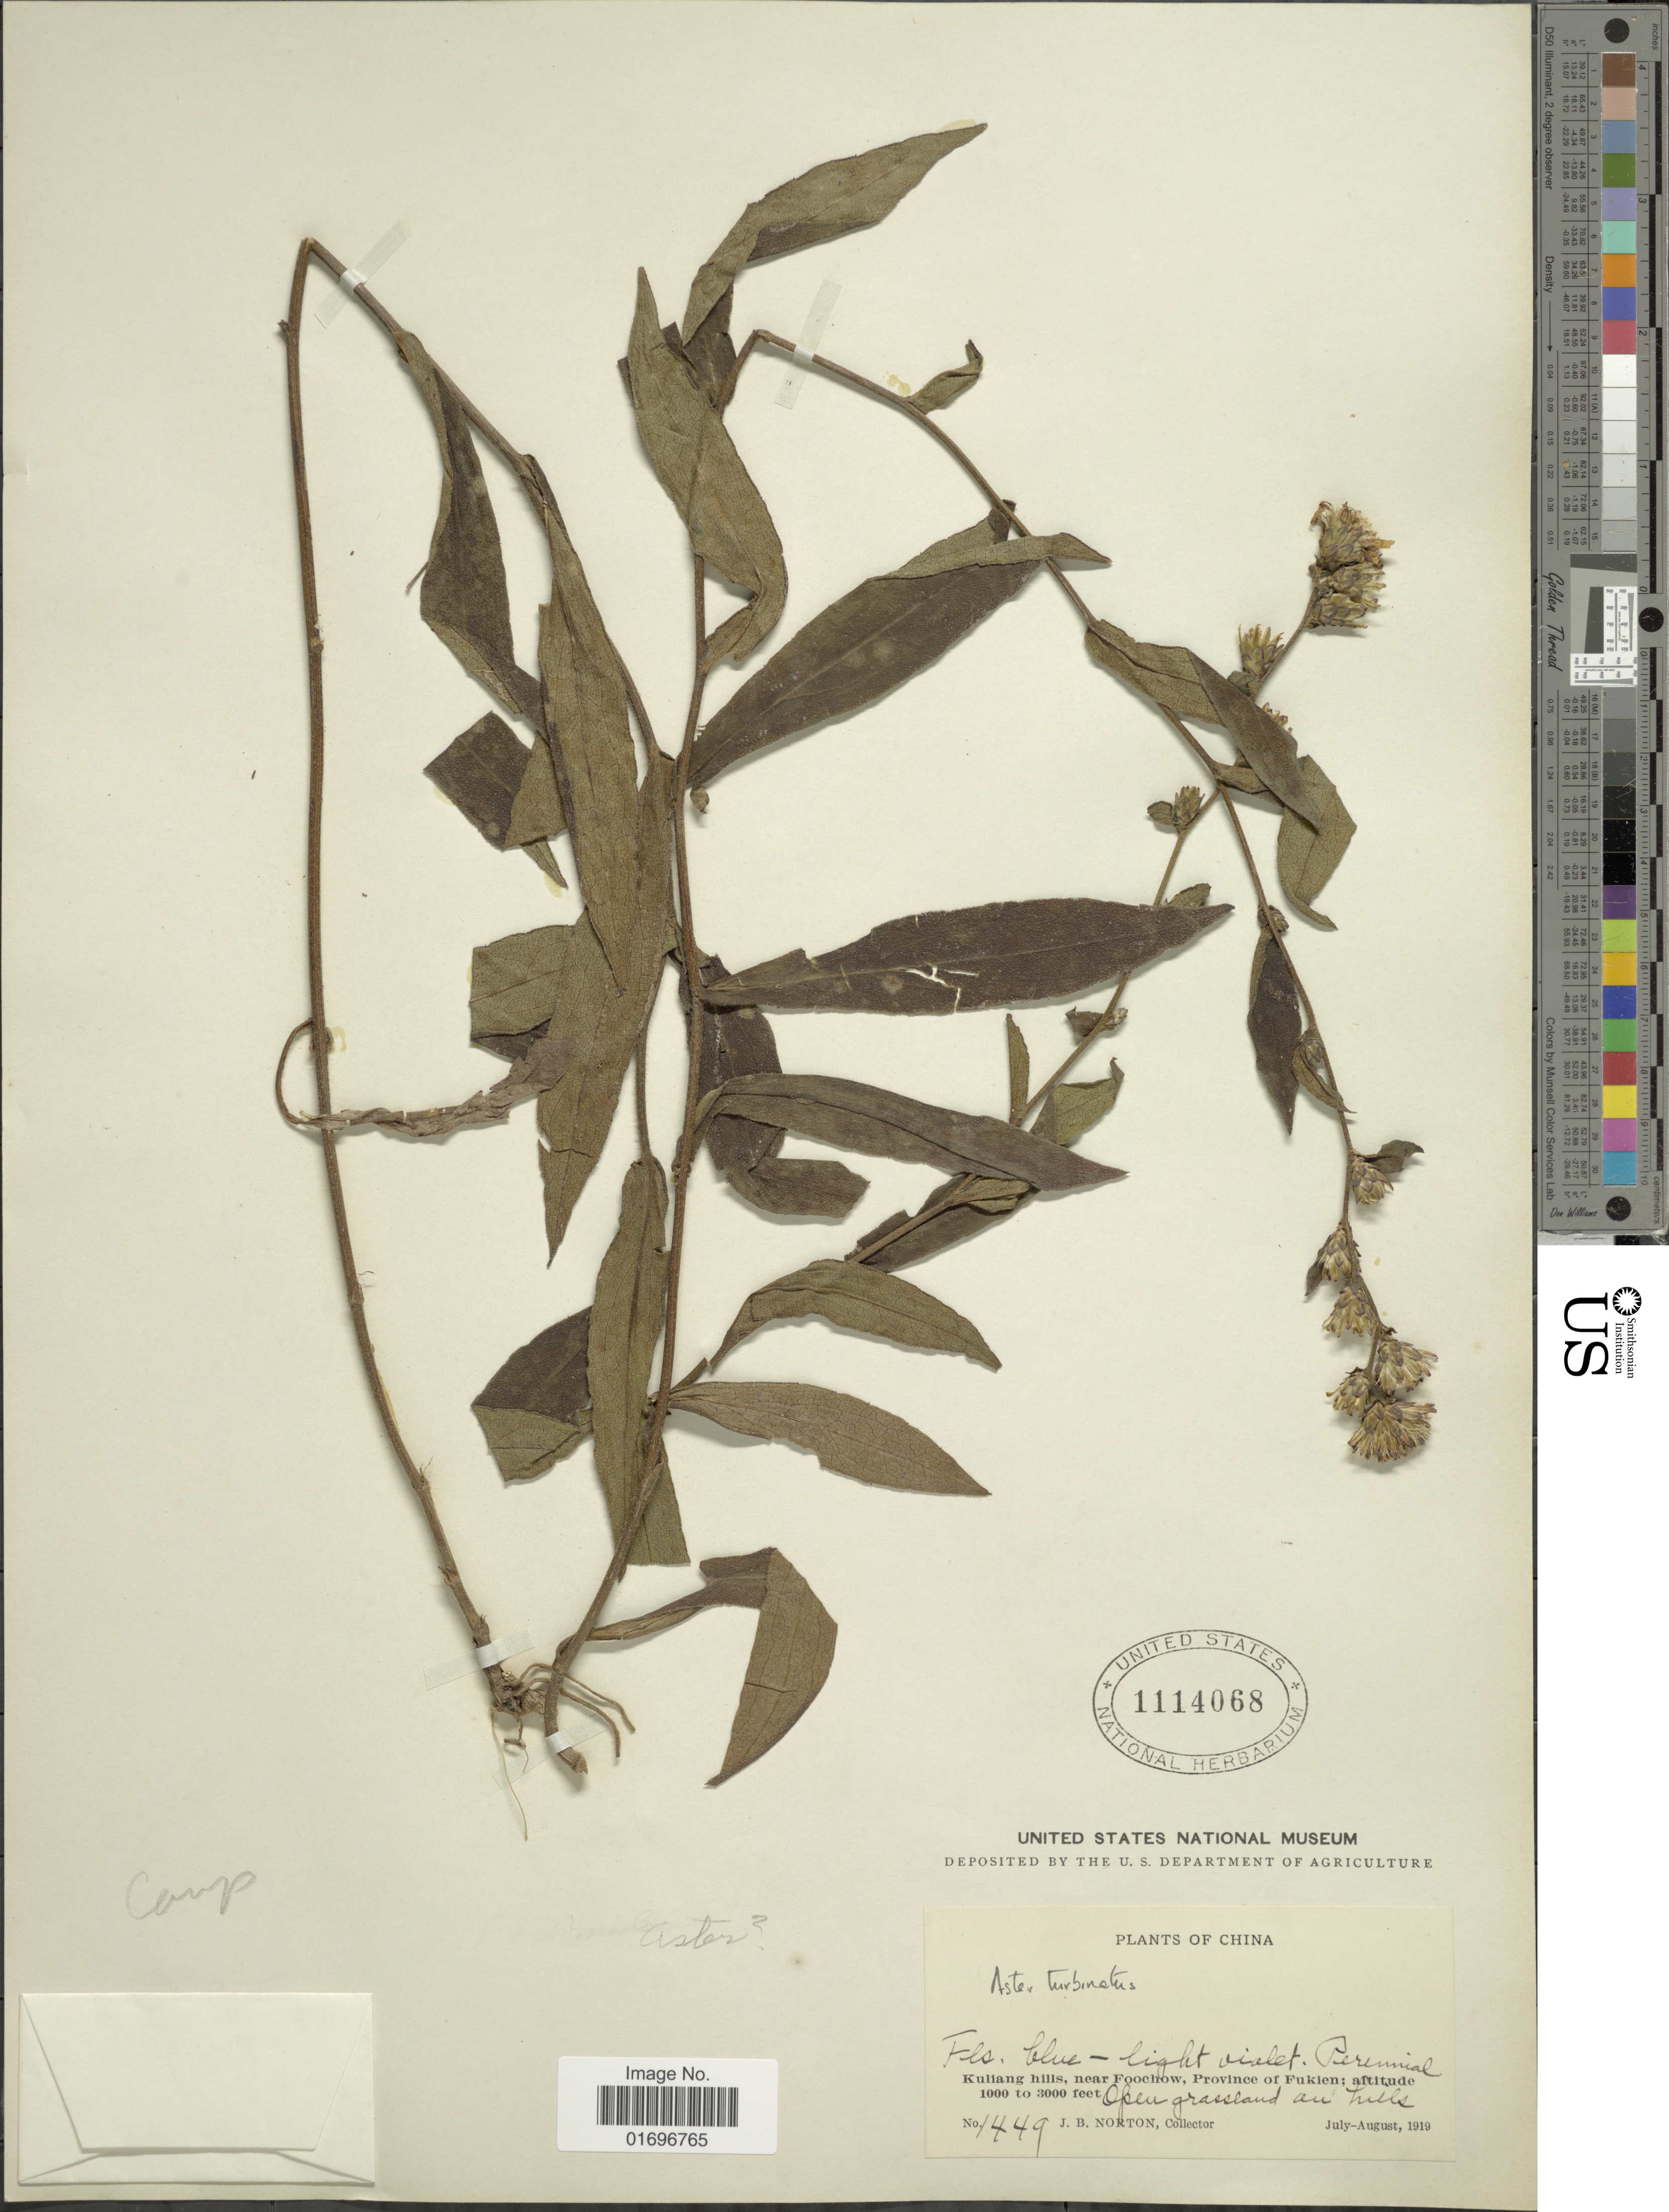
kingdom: Plantae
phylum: Tracheophyta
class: Magnoliopsida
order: Asterales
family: Asteraceae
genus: Aster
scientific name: Aster turbinatus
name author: S. Moore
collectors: J. B. Norton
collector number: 1449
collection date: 1919-07/1919-08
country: China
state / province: Fujian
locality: Kuliang hills, near Foochow, Province of Fukien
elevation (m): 305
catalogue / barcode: US 1114068